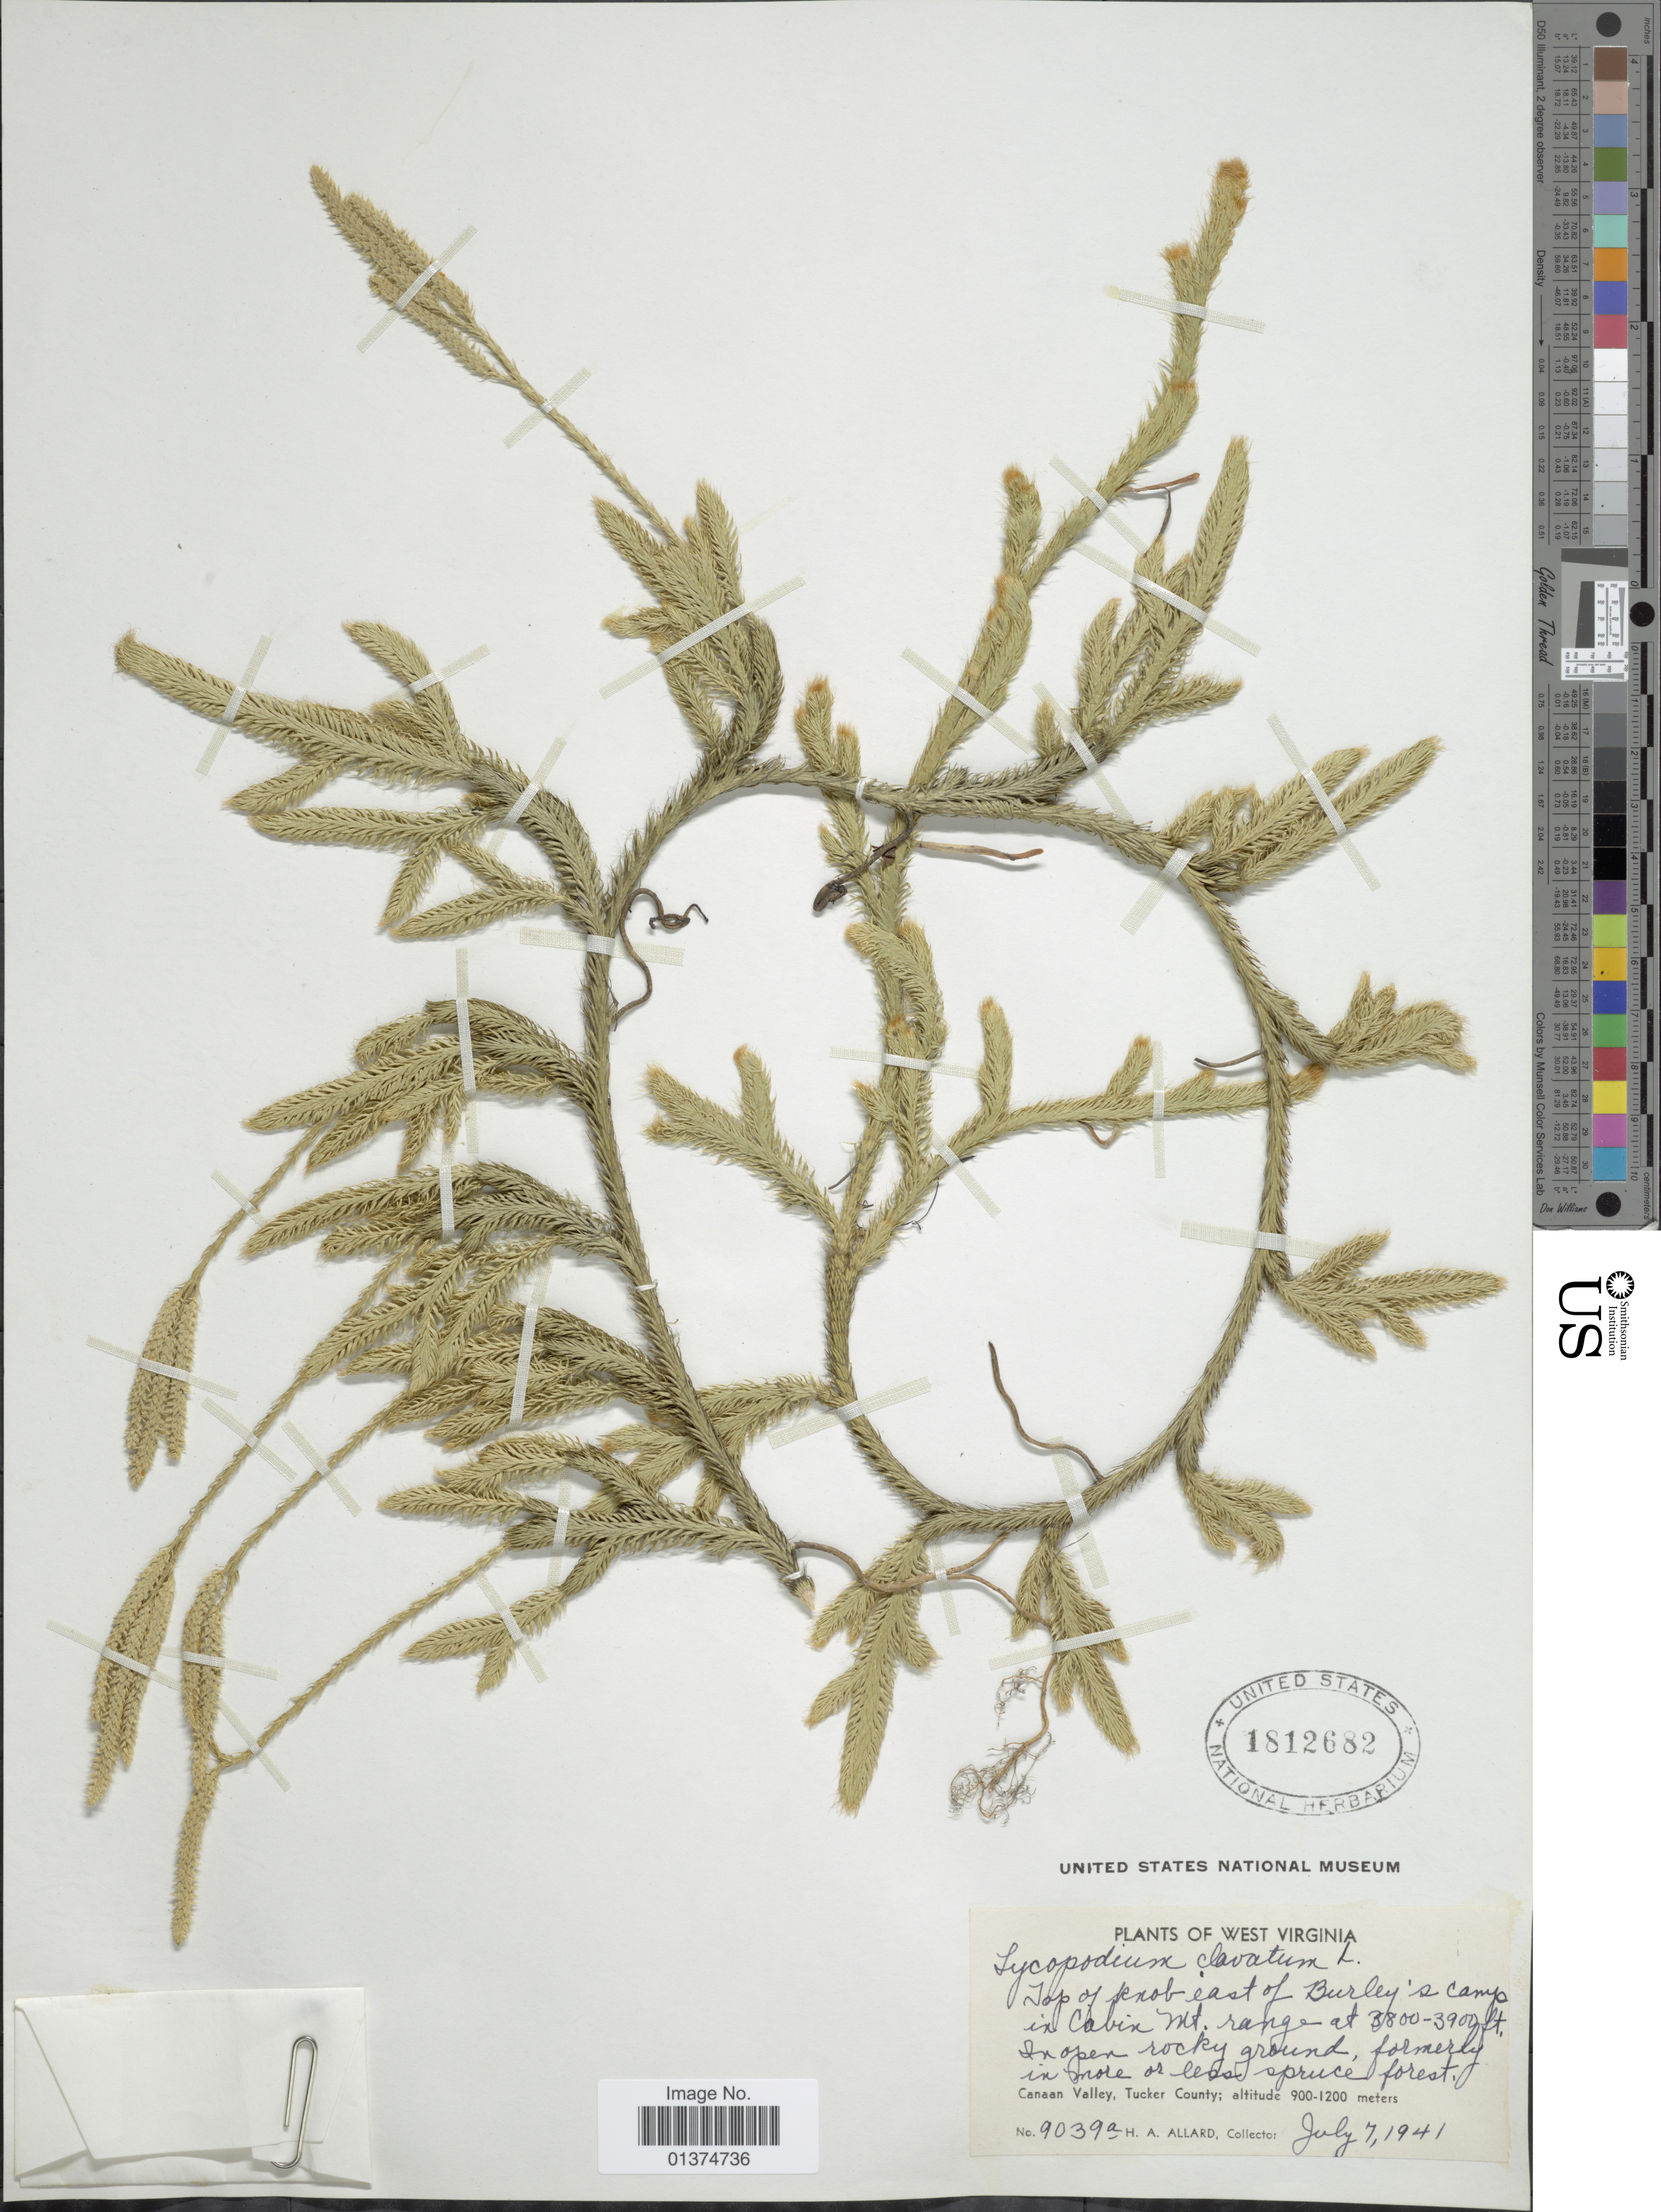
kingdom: Plantae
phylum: Tracheophyta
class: Lycopodiopsida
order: Lycopodiales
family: Lycopodiaceae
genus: Lycopodium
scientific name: Lycopodium clavatum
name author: L.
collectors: H. A. Allard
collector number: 9039a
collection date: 1941-07-07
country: United States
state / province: West Virginia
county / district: Tucker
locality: Canaan Valley, Tucker County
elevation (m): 900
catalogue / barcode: US 1812682